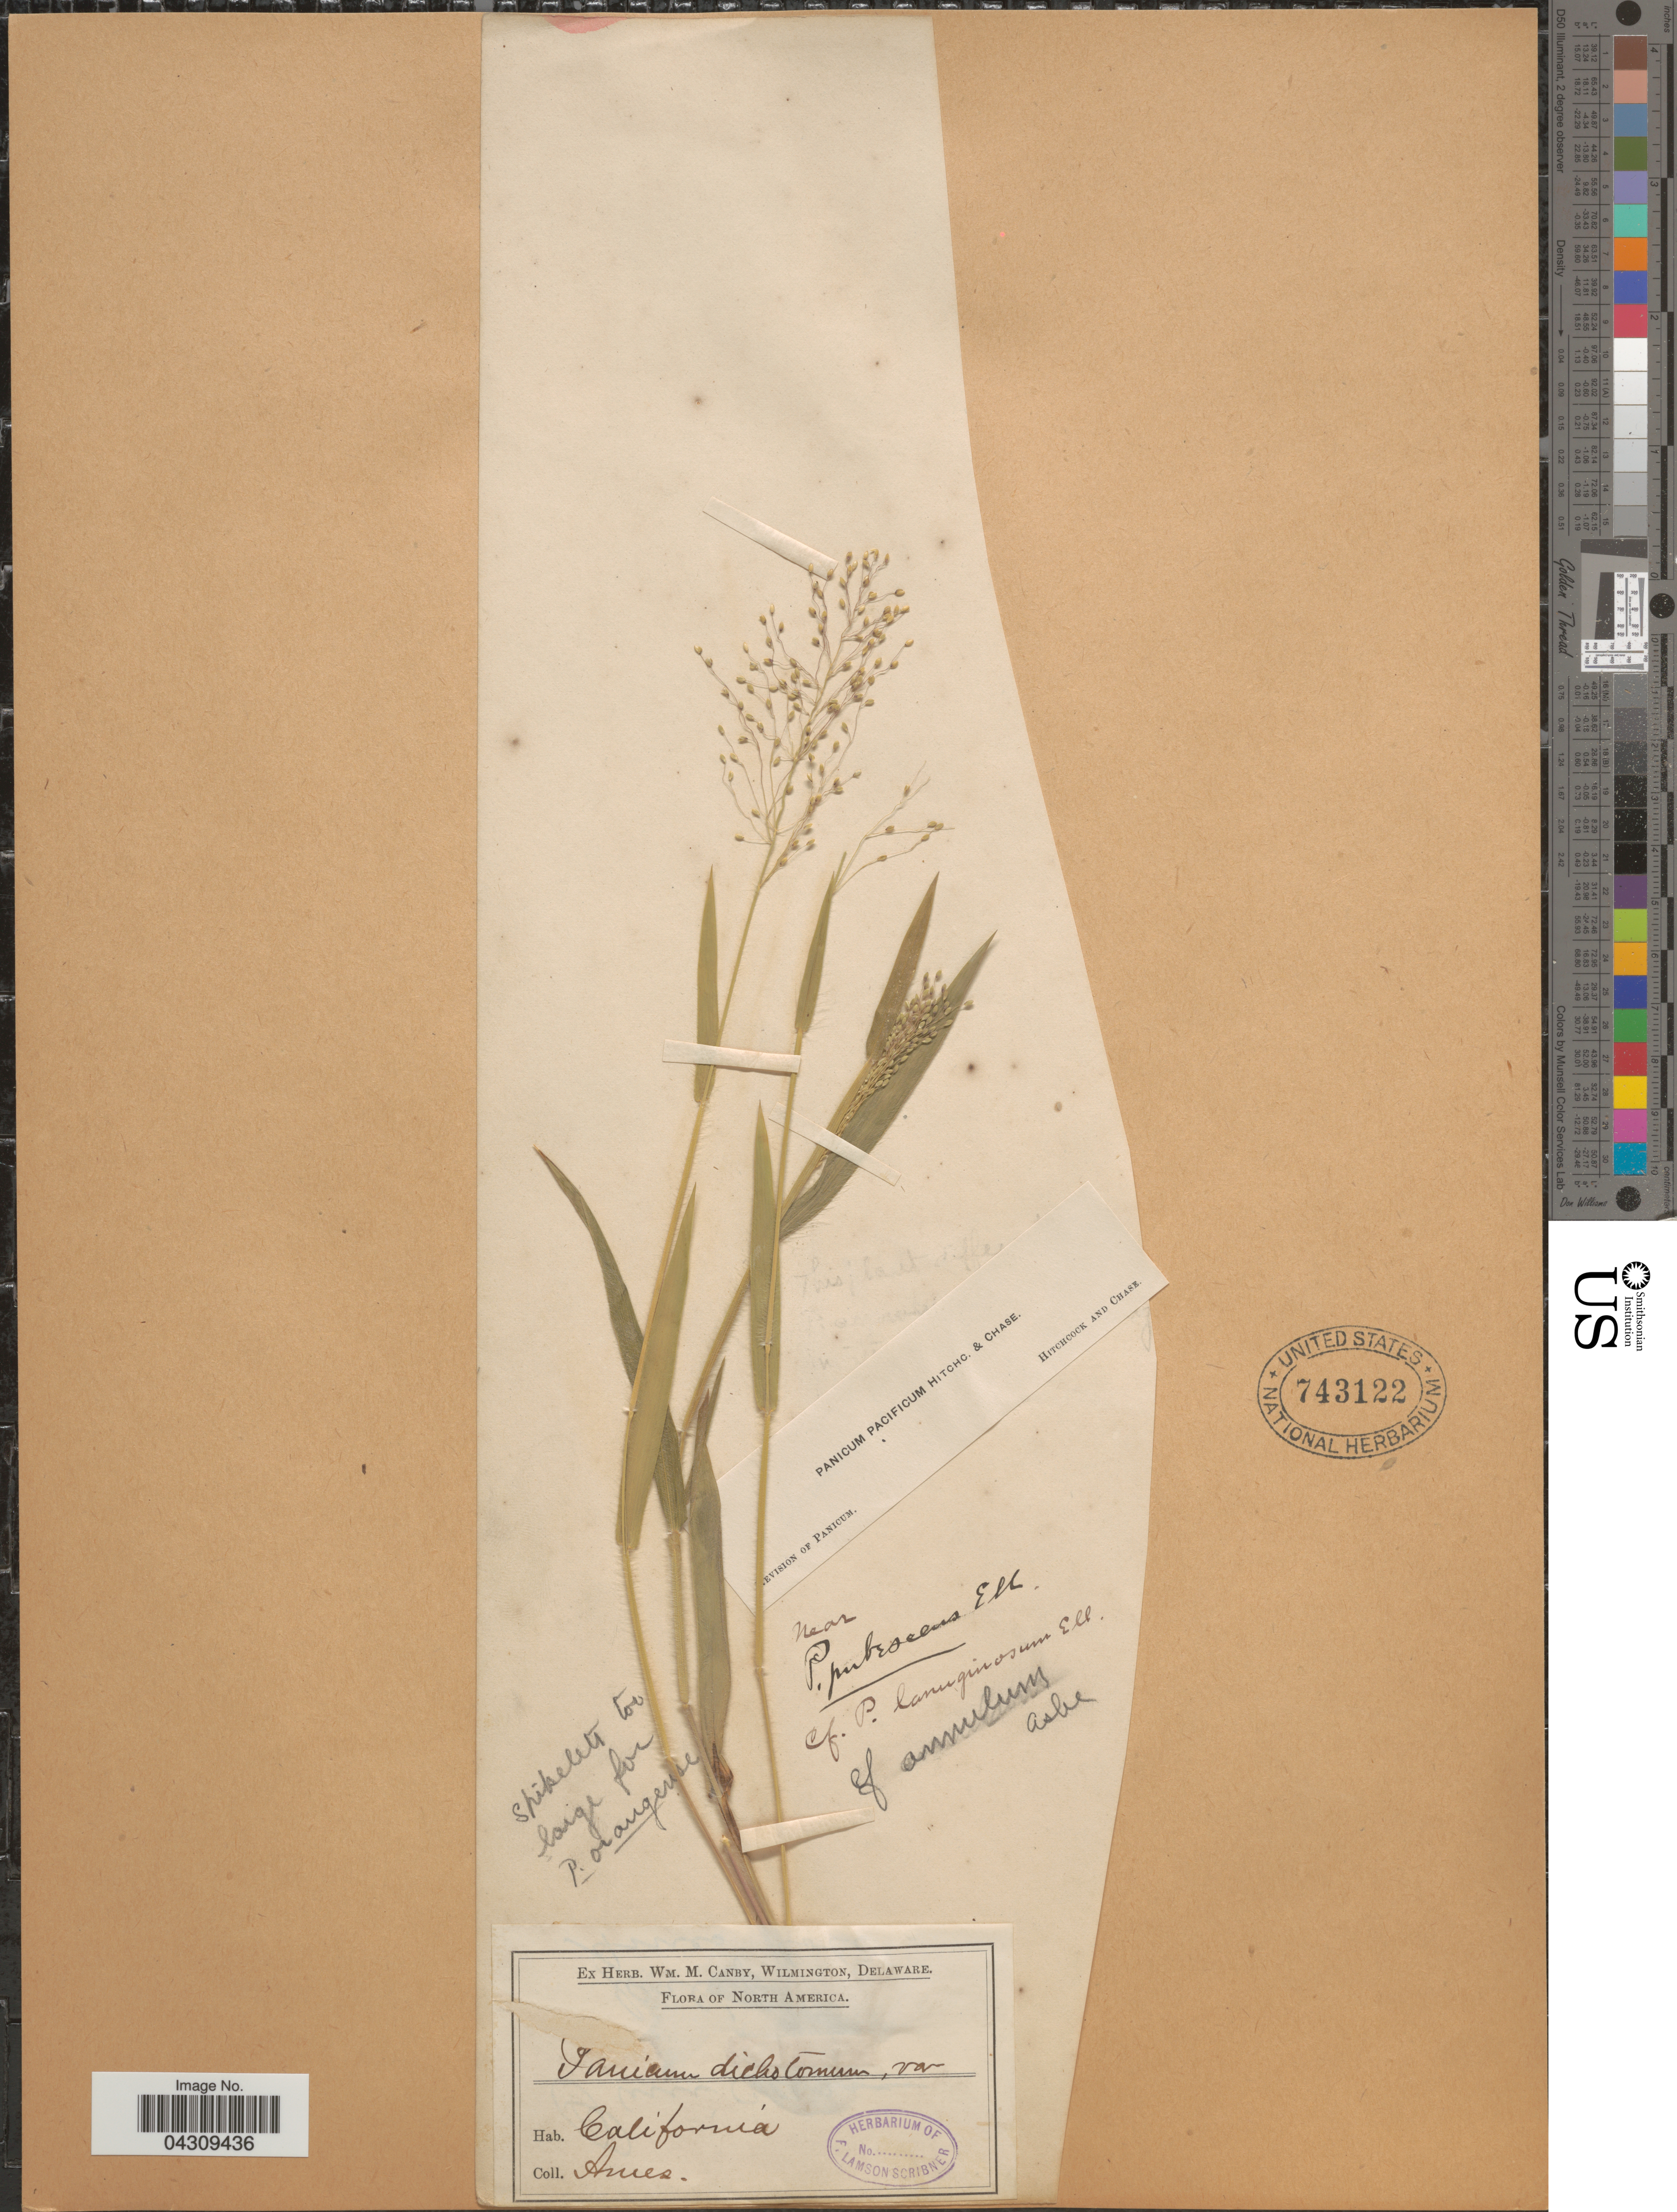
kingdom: Plantae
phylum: Tracheophyta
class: Liliopsida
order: Poales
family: Poaceae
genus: Dichanthelium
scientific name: Dichanthelium acuminatum var. acuminatum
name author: (Sw.) Gould & C.A. Clark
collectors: O. Ames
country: United States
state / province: California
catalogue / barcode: US 743122